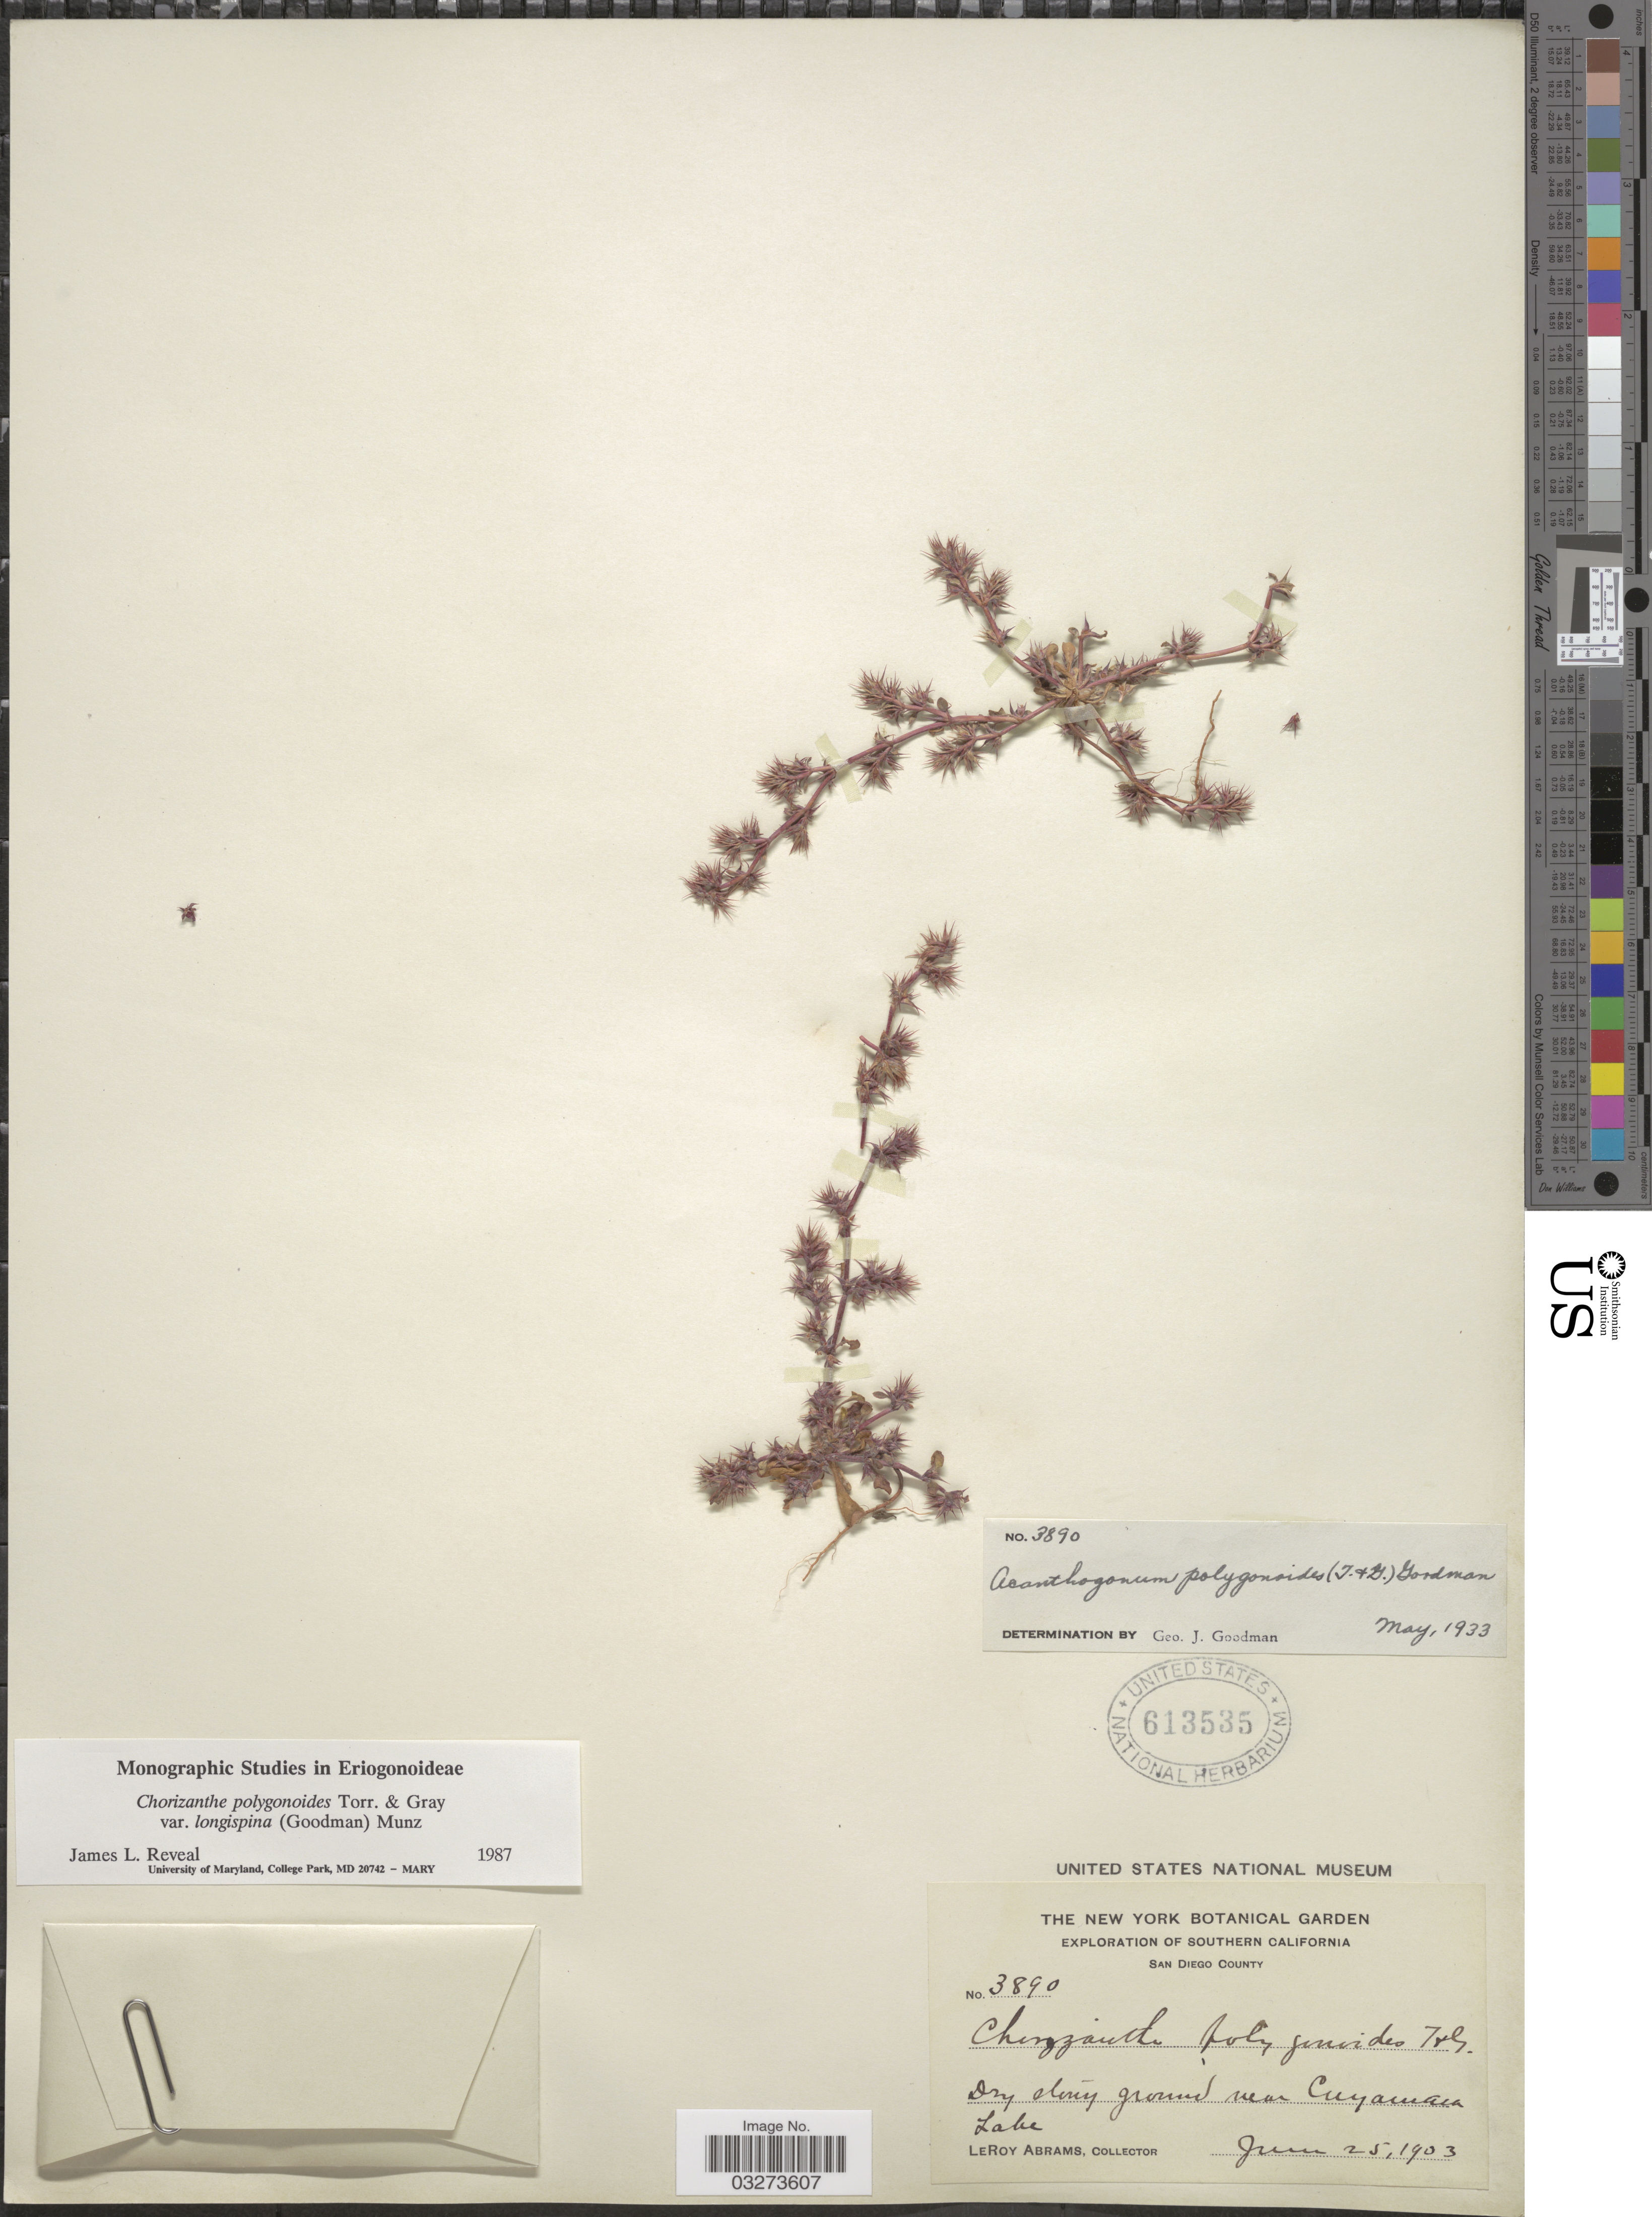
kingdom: Plantae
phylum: Tracheophyta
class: Magnoliopsida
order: Caryophyllales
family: Polygonaceae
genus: Chorizanthe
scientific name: Chorizanthe polygonoides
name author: Torr. & A. Gray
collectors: L. Abrams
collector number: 3890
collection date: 1903-06-25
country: United States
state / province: California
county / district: San Diego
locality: Southern California, San Diego County, Dry stony ground near Cuyamaca Lake.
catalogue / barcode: US 613535